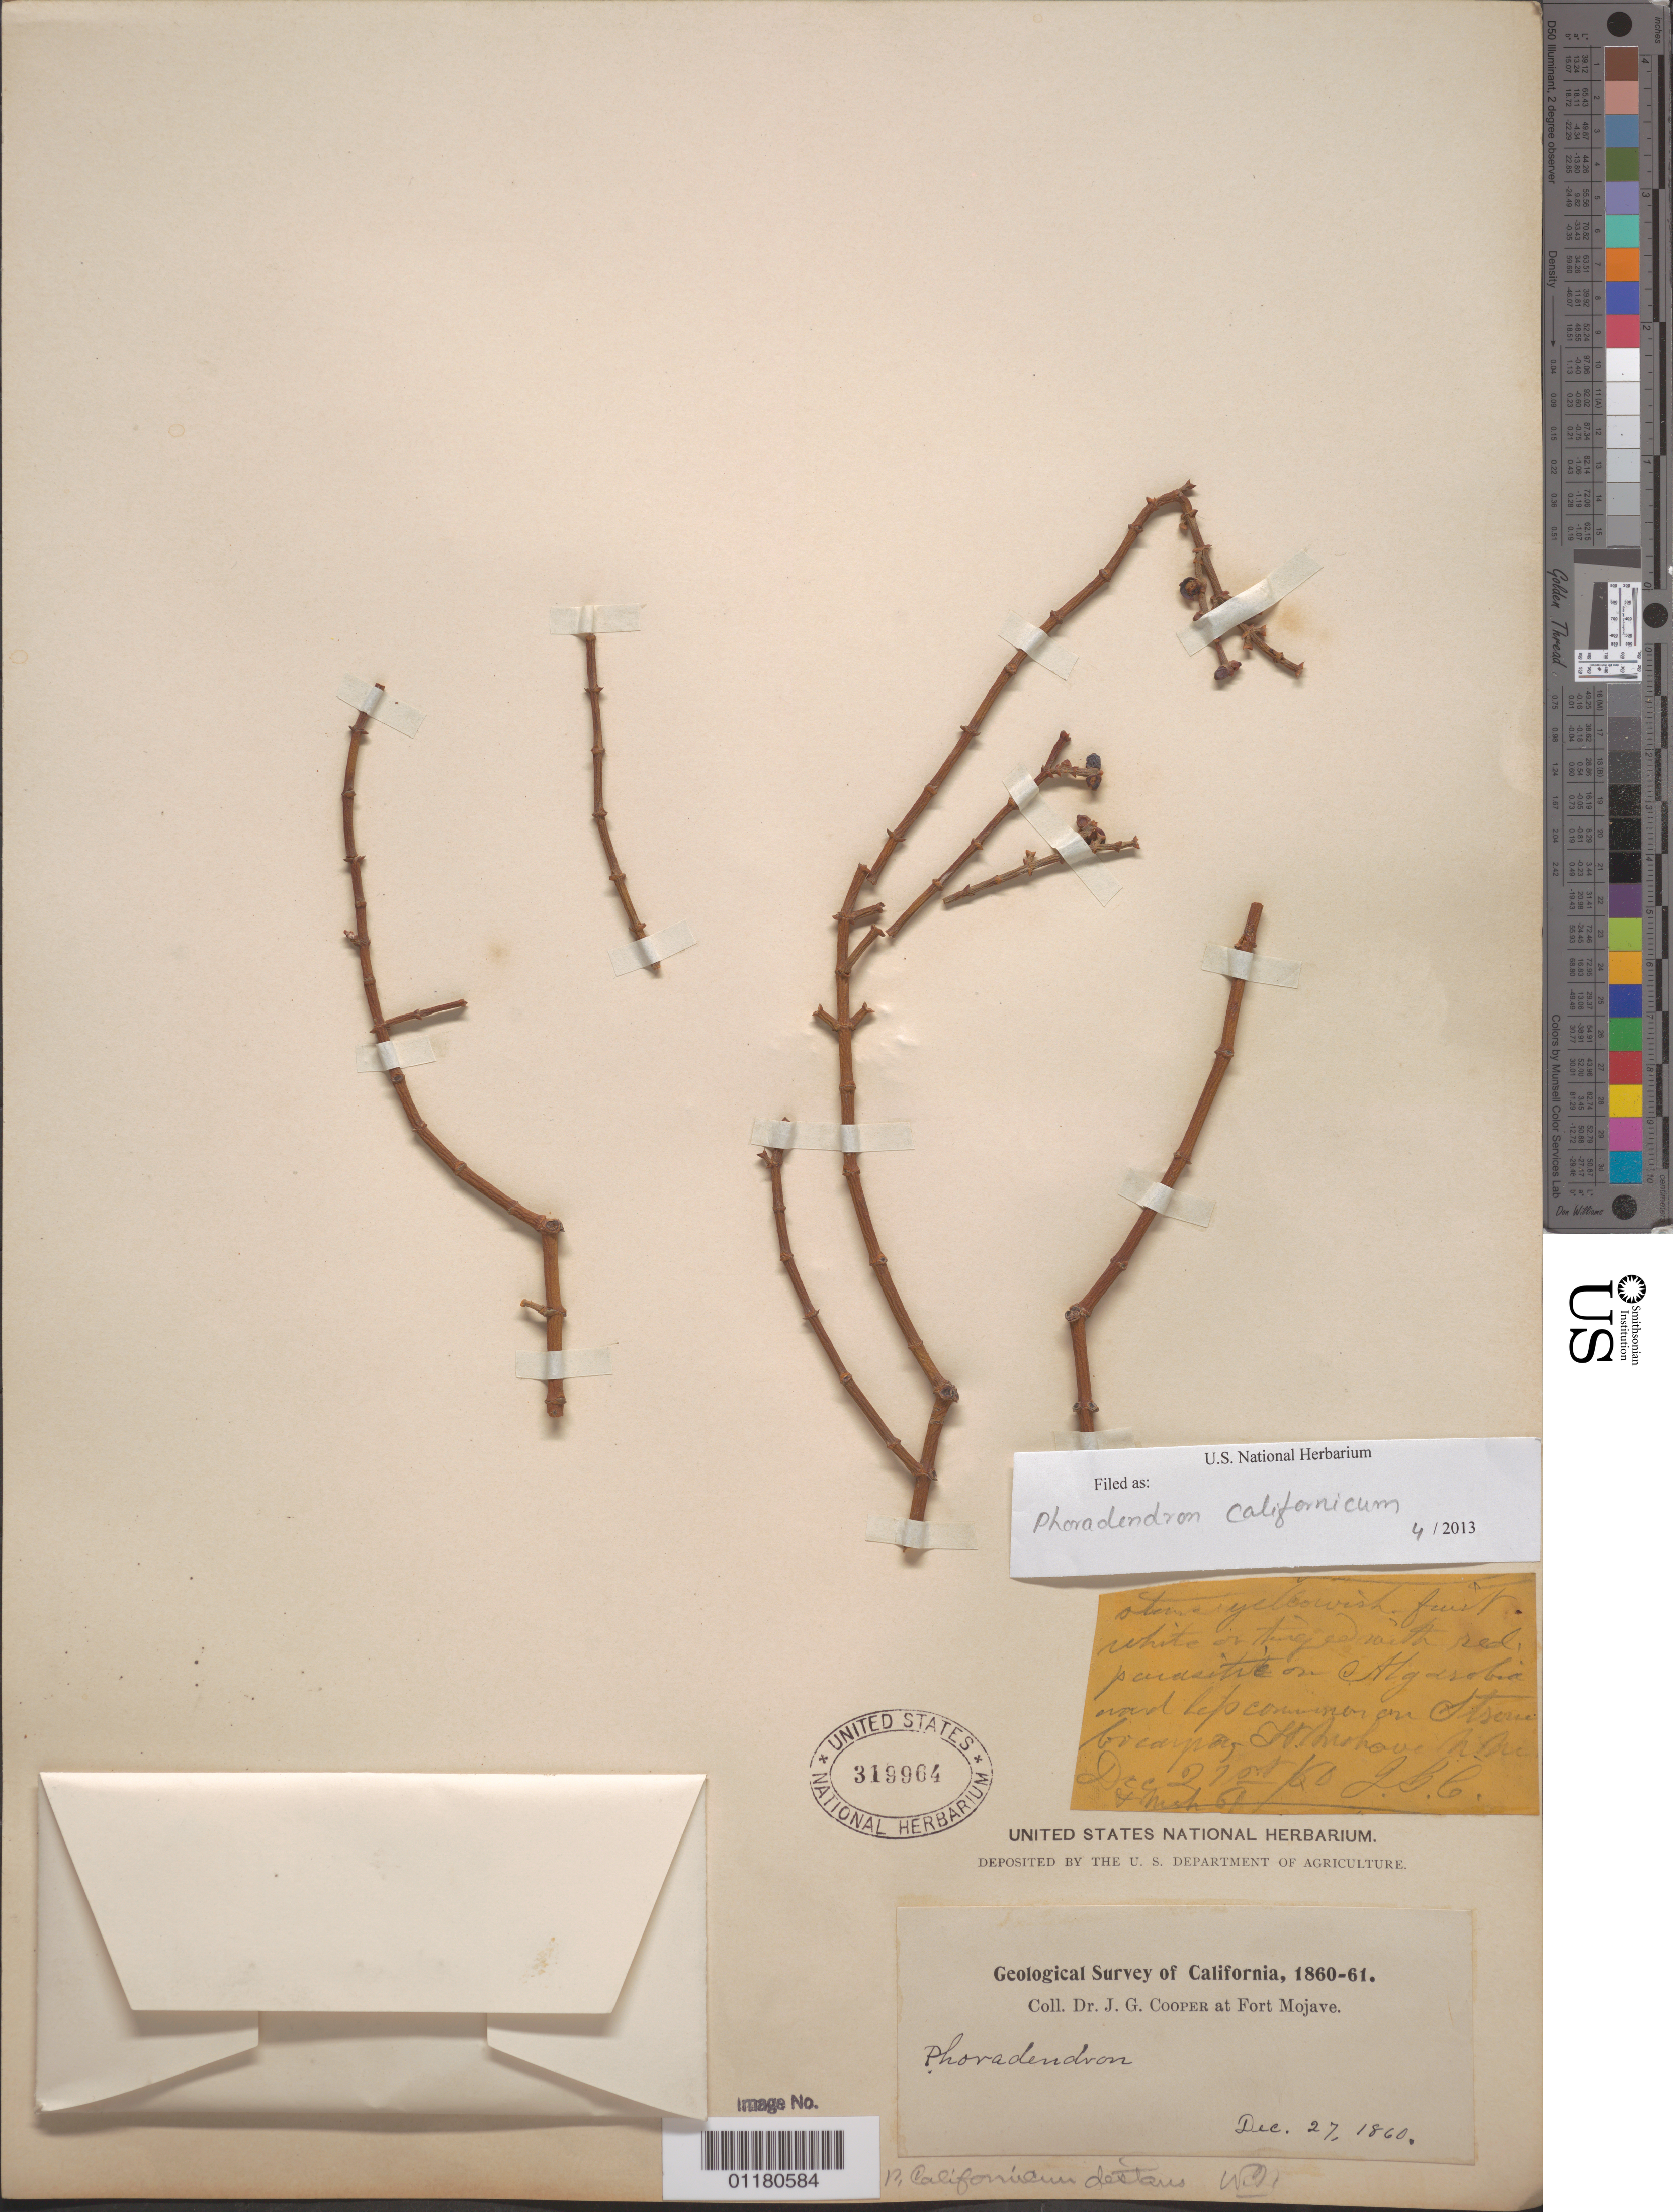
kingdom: Plantae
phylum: Tracheophyta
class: Magnoliopsida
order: Santalales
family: Viscaceae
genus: Phoradendron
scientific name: Phoradendron californicum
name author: Nutt.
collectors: J. G. Cooper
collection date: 1860-12-27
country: United States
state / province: California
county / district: San Bernardino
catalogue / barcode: US 319964